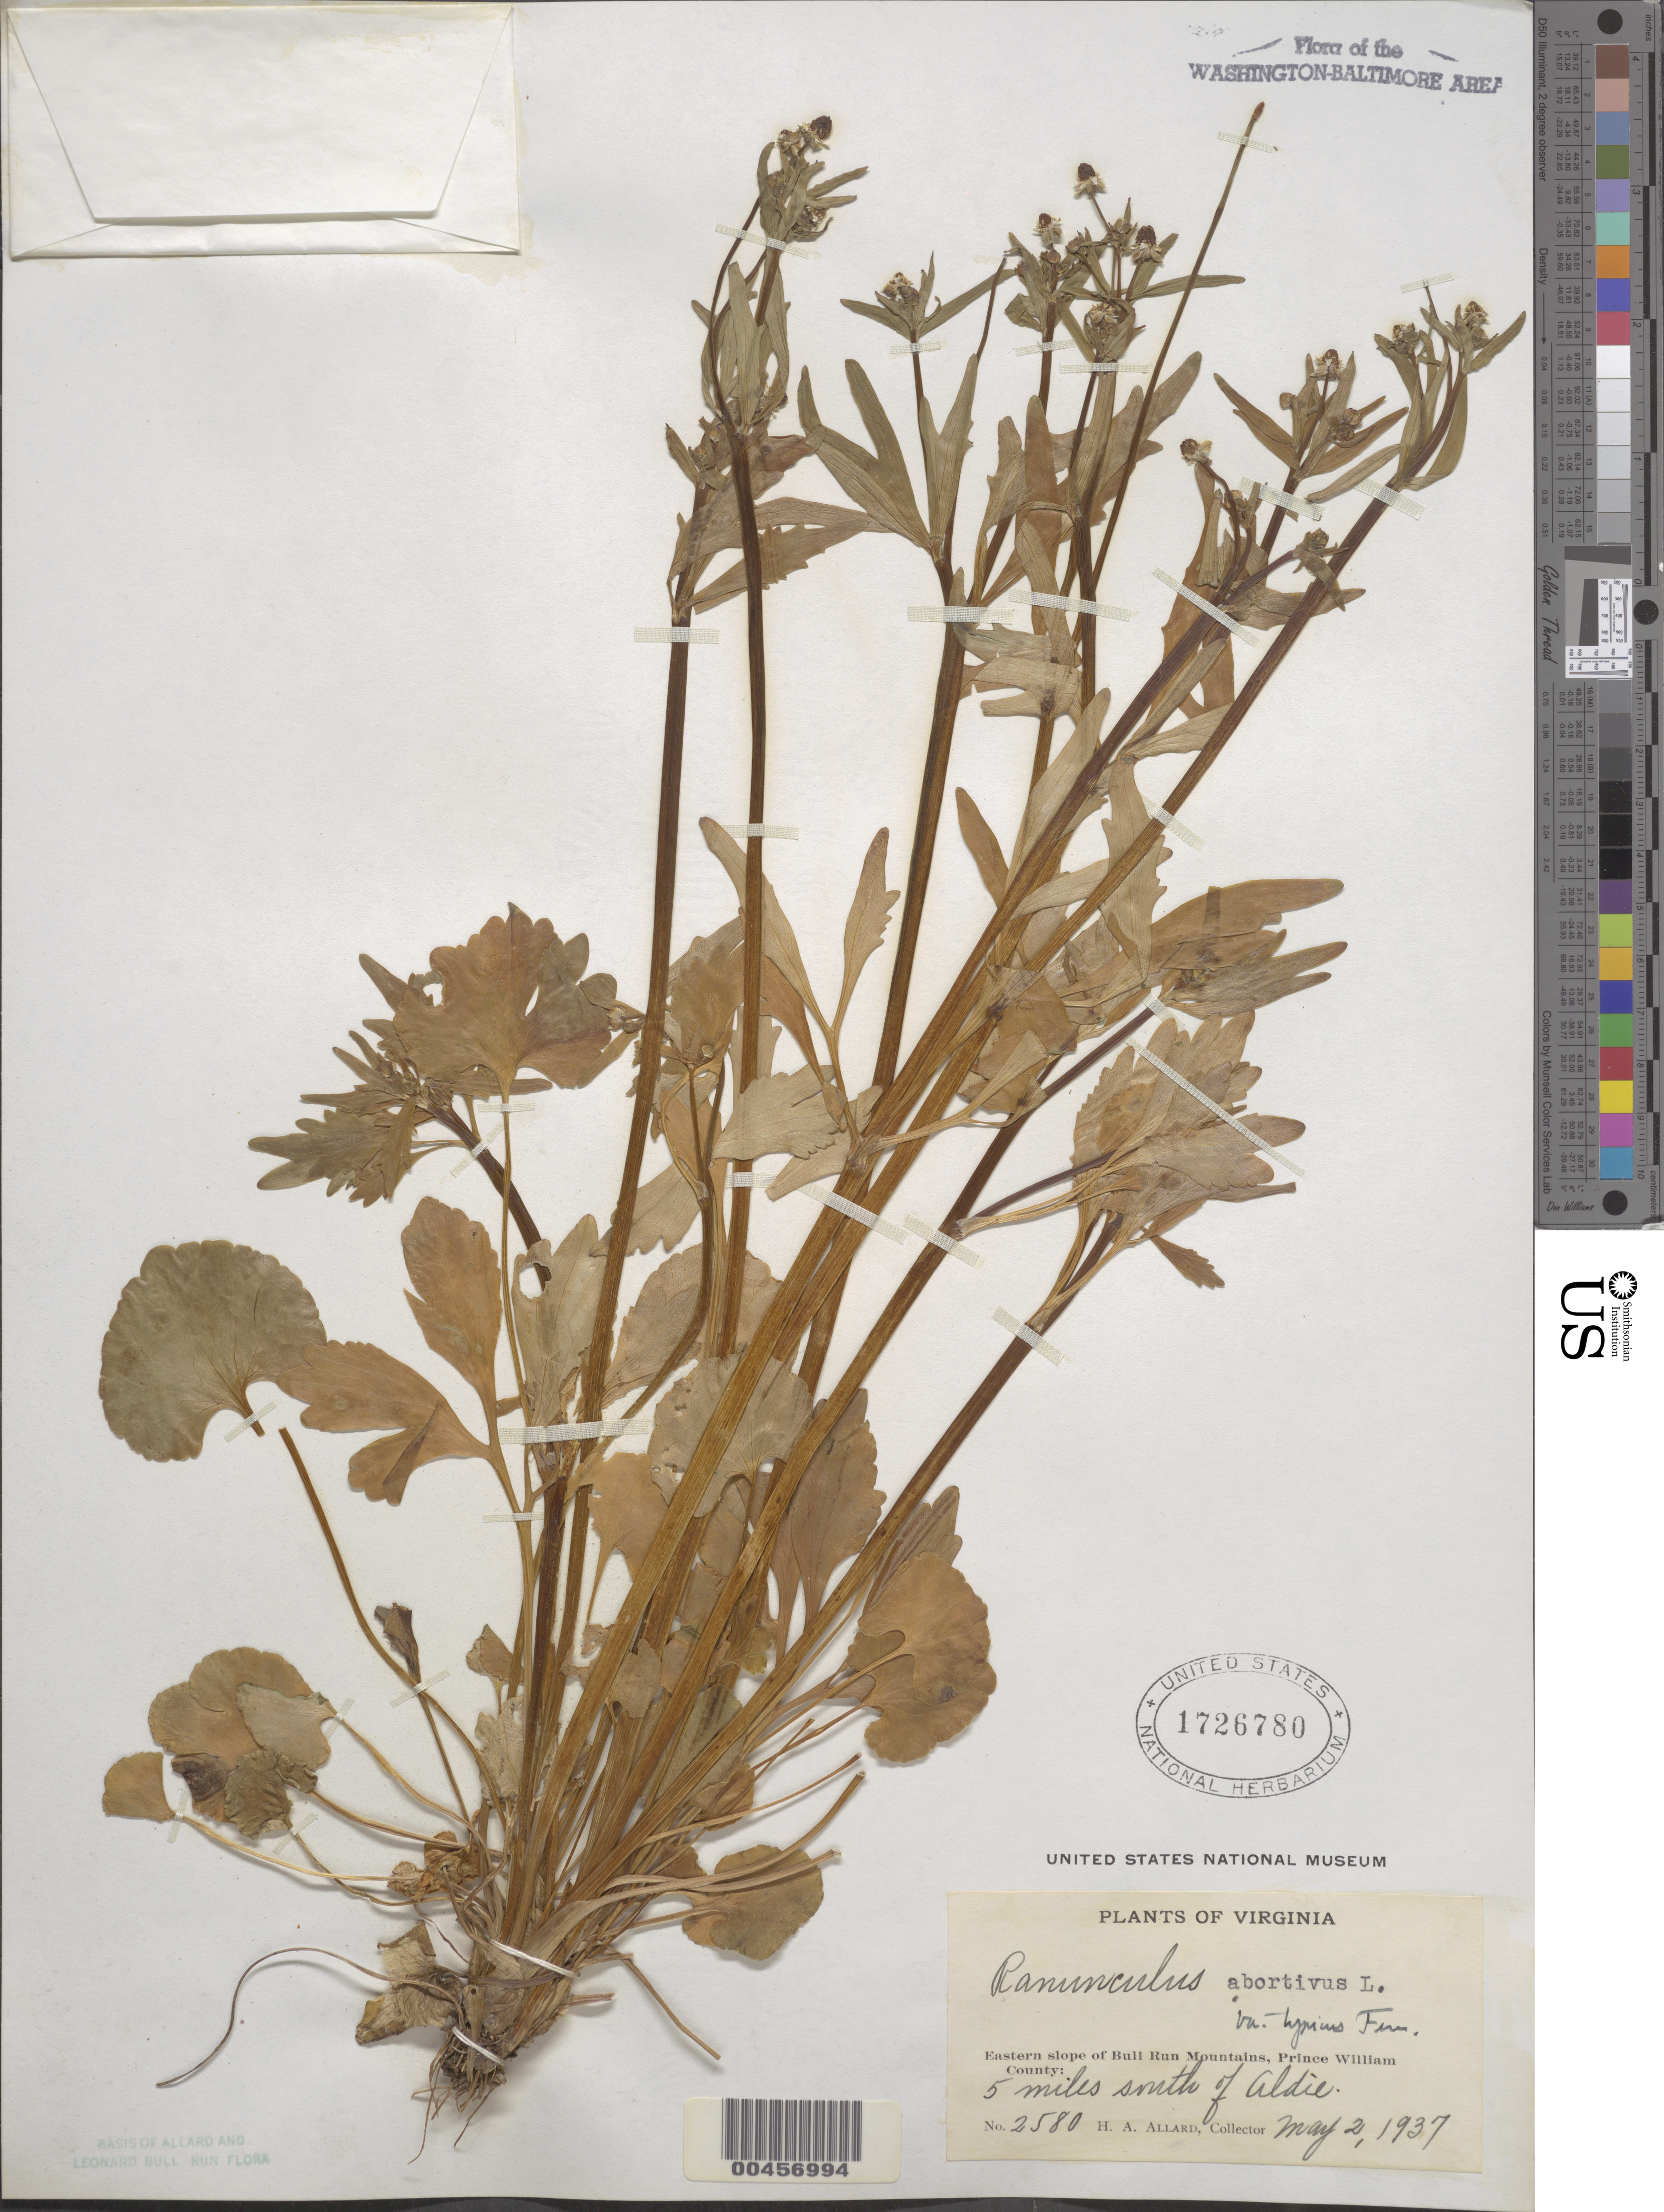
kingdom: Plantae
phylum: Tracheophyta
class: Magnoliopsida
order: Ranunculales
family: Ranunculaceae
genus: Ranunculus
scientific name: Ranunculus abortivus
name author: L.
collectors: H. A. Allard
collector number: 2580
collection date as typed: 02 May 1937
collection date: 1937-05-02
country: United States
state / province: Virginia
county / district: Prince William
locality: S of Aldie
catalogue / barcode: US 1726780